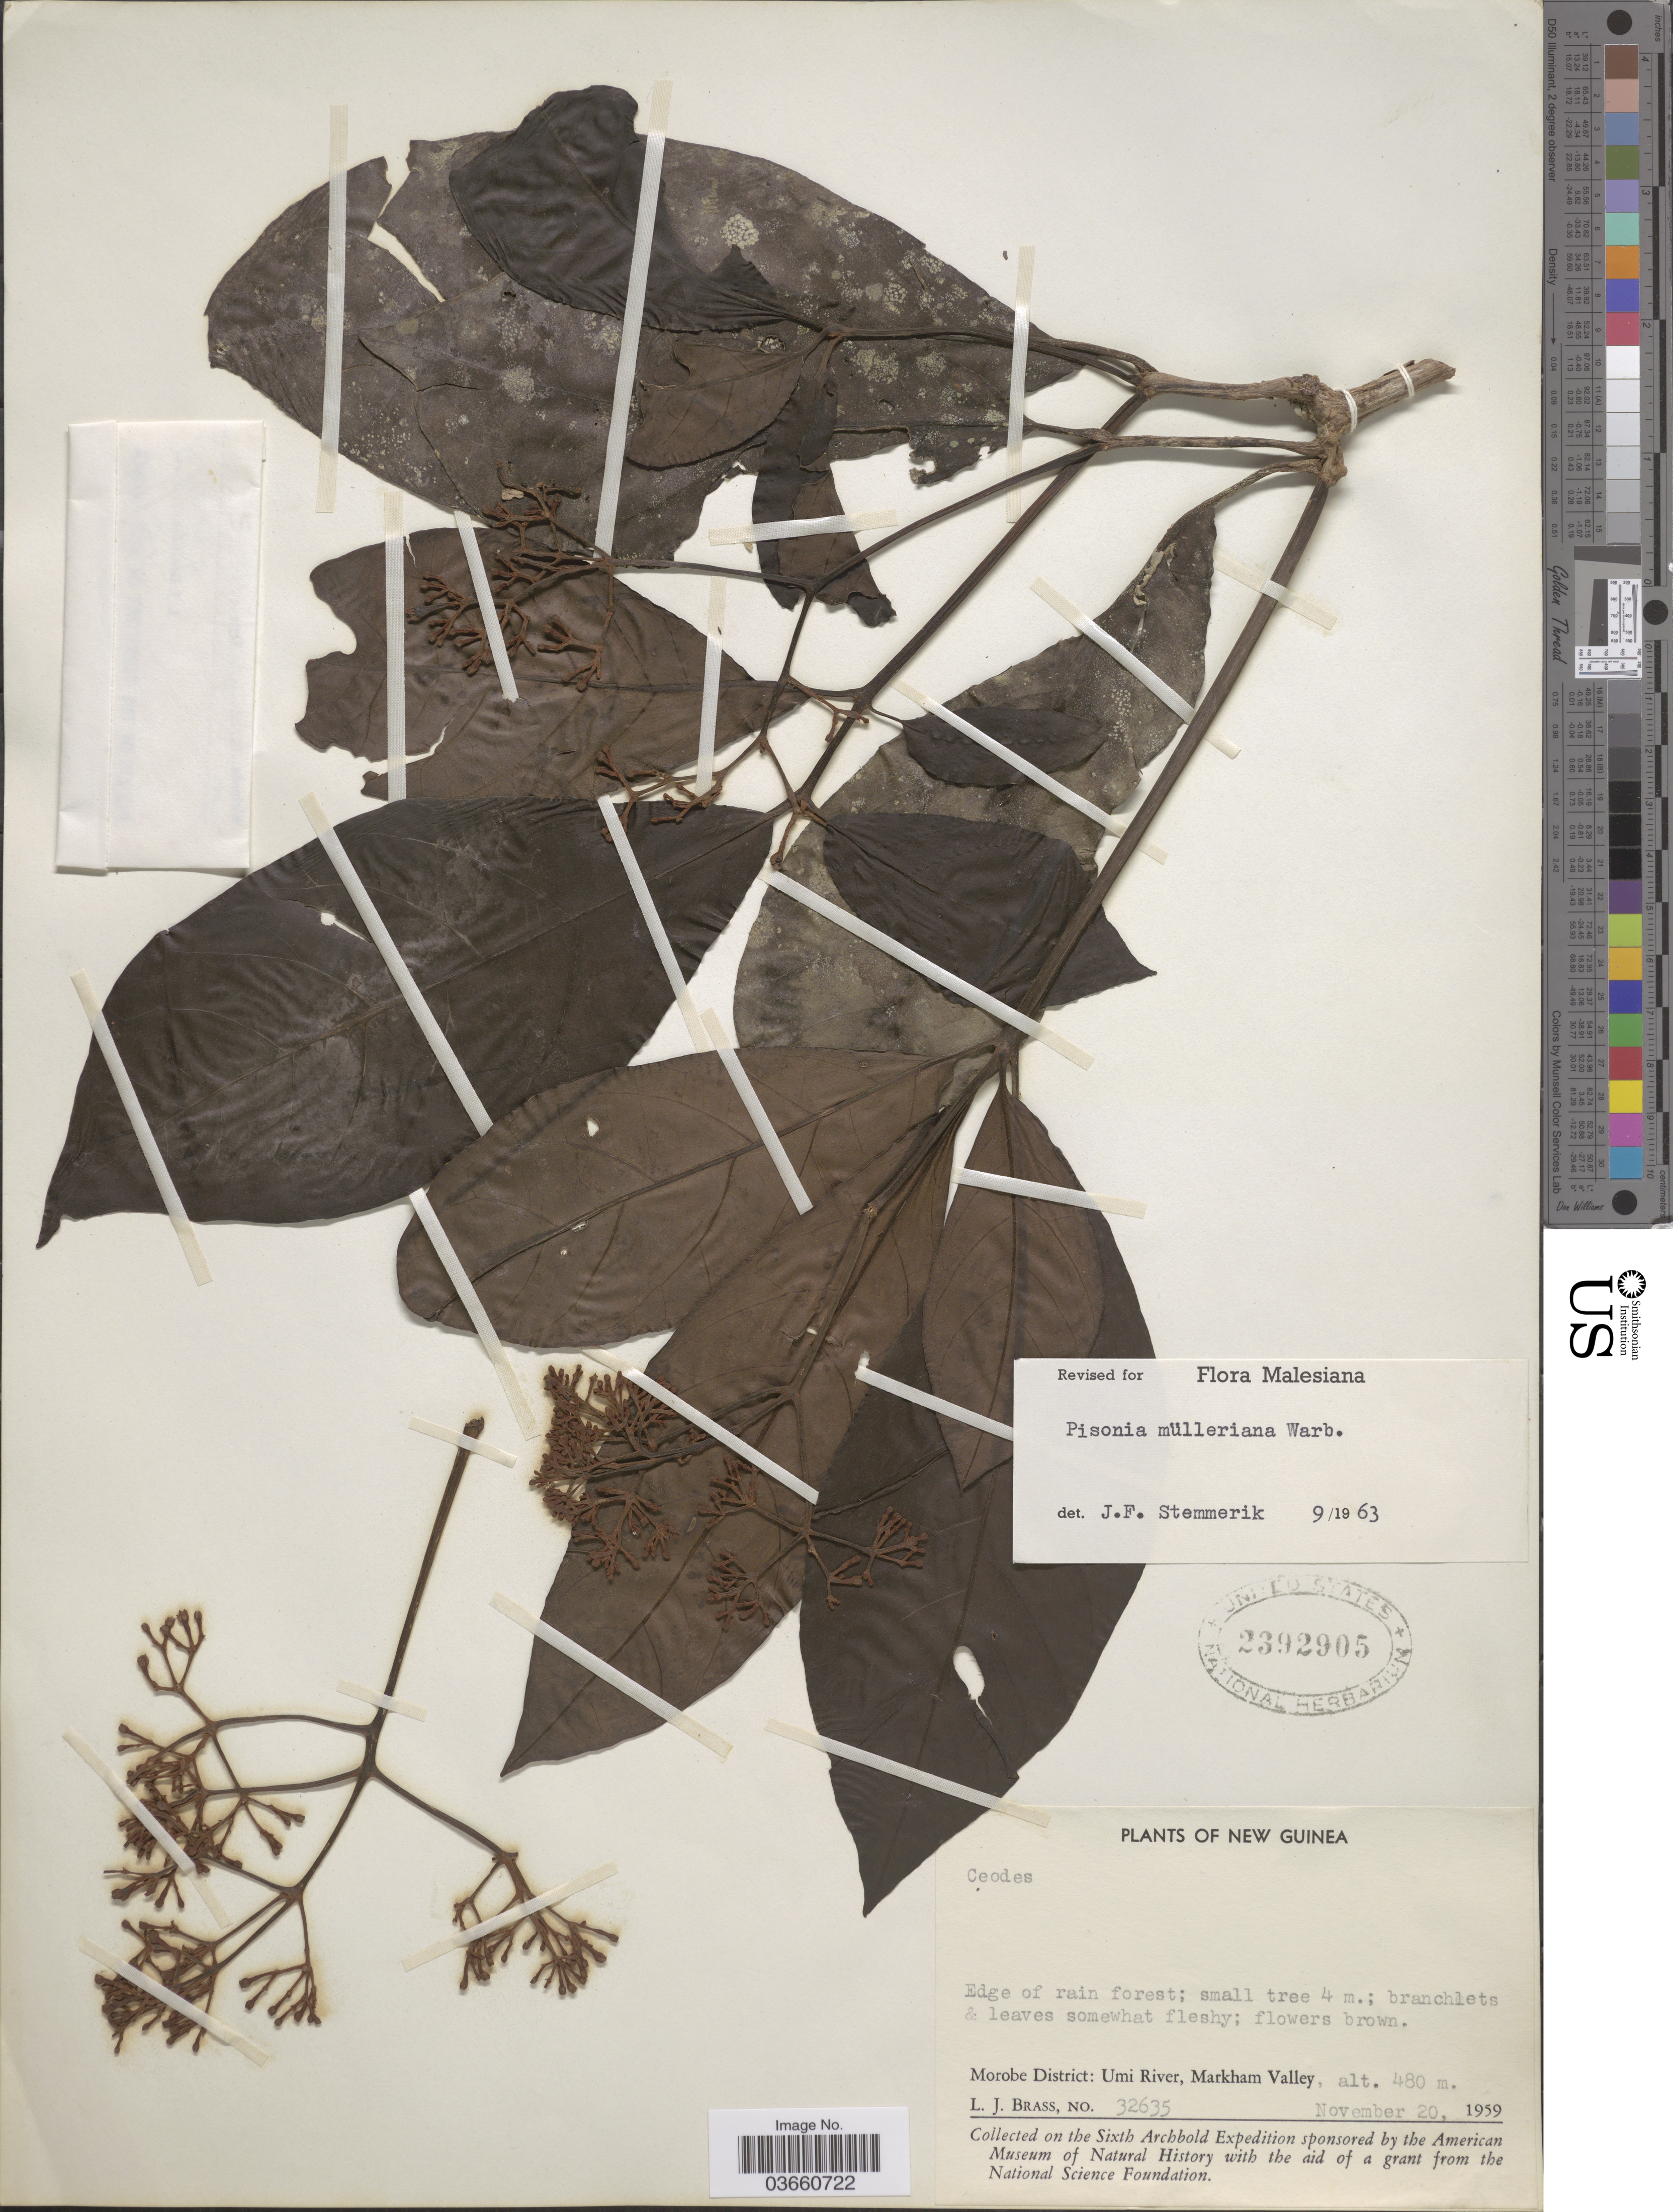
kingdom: Plantae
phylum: Tracheophyta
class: Magnoliopsida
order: Caryophyllales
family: Nyctaginaceae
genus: Ceodes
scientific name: Ceodes muelleriana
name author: (Warb.) Rossetto & Caraballo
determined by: Wagner, W. L., (BOT), Smithsonian Institution - National Museum of Natural History (UNITED STATES)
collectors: L. J. Brass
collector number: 32635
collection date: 1959-11-20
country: Papua New Guinea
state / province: Morobe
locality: New Guinea. Morobe District: Umi River, Markham Valley.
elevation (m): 480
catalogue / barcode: US 2392905